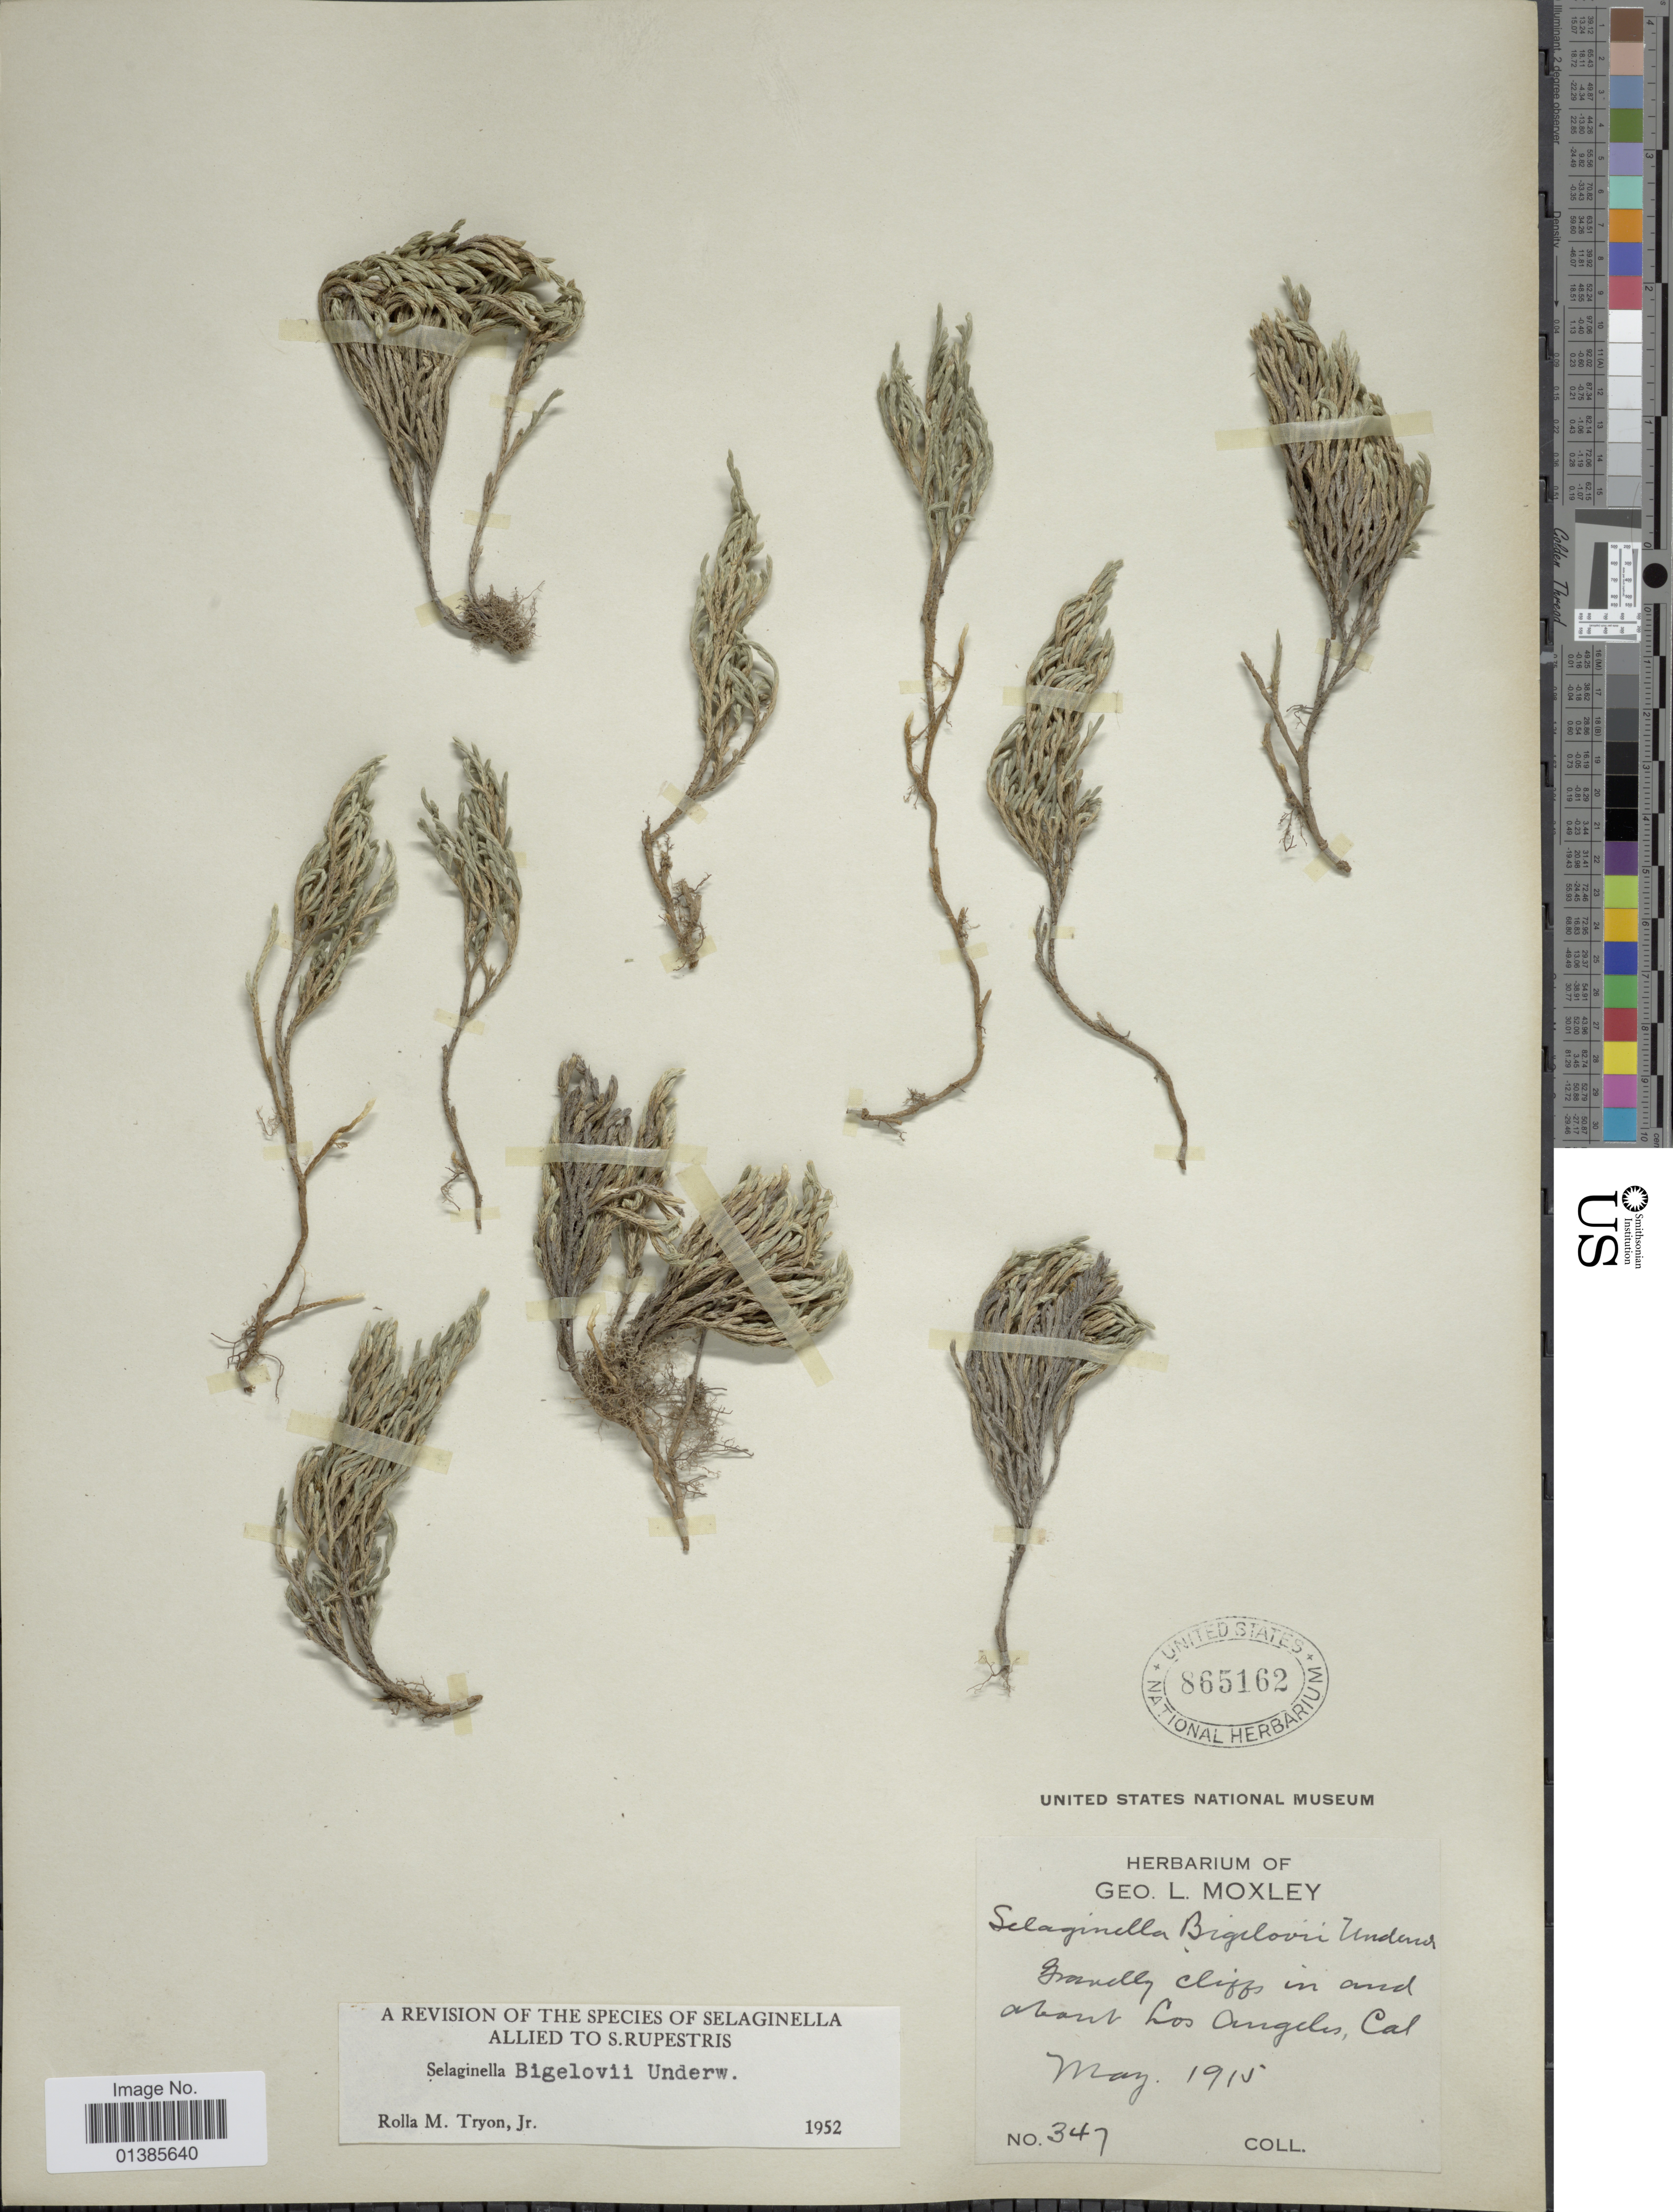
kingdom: Plantae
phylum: Tracheophyta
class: Lycopodiopsida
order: Selaginellales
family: Selaginellaceae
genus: Selaginella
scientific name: Selaginella bigelovii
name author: Underw.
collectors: ex herb. Geo. L. Moxley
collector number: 347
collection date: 1915-05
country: United States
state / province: California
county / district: Los Angeles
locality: Gravelly cliffs in and about Los Angeles.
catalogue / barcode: US 865162